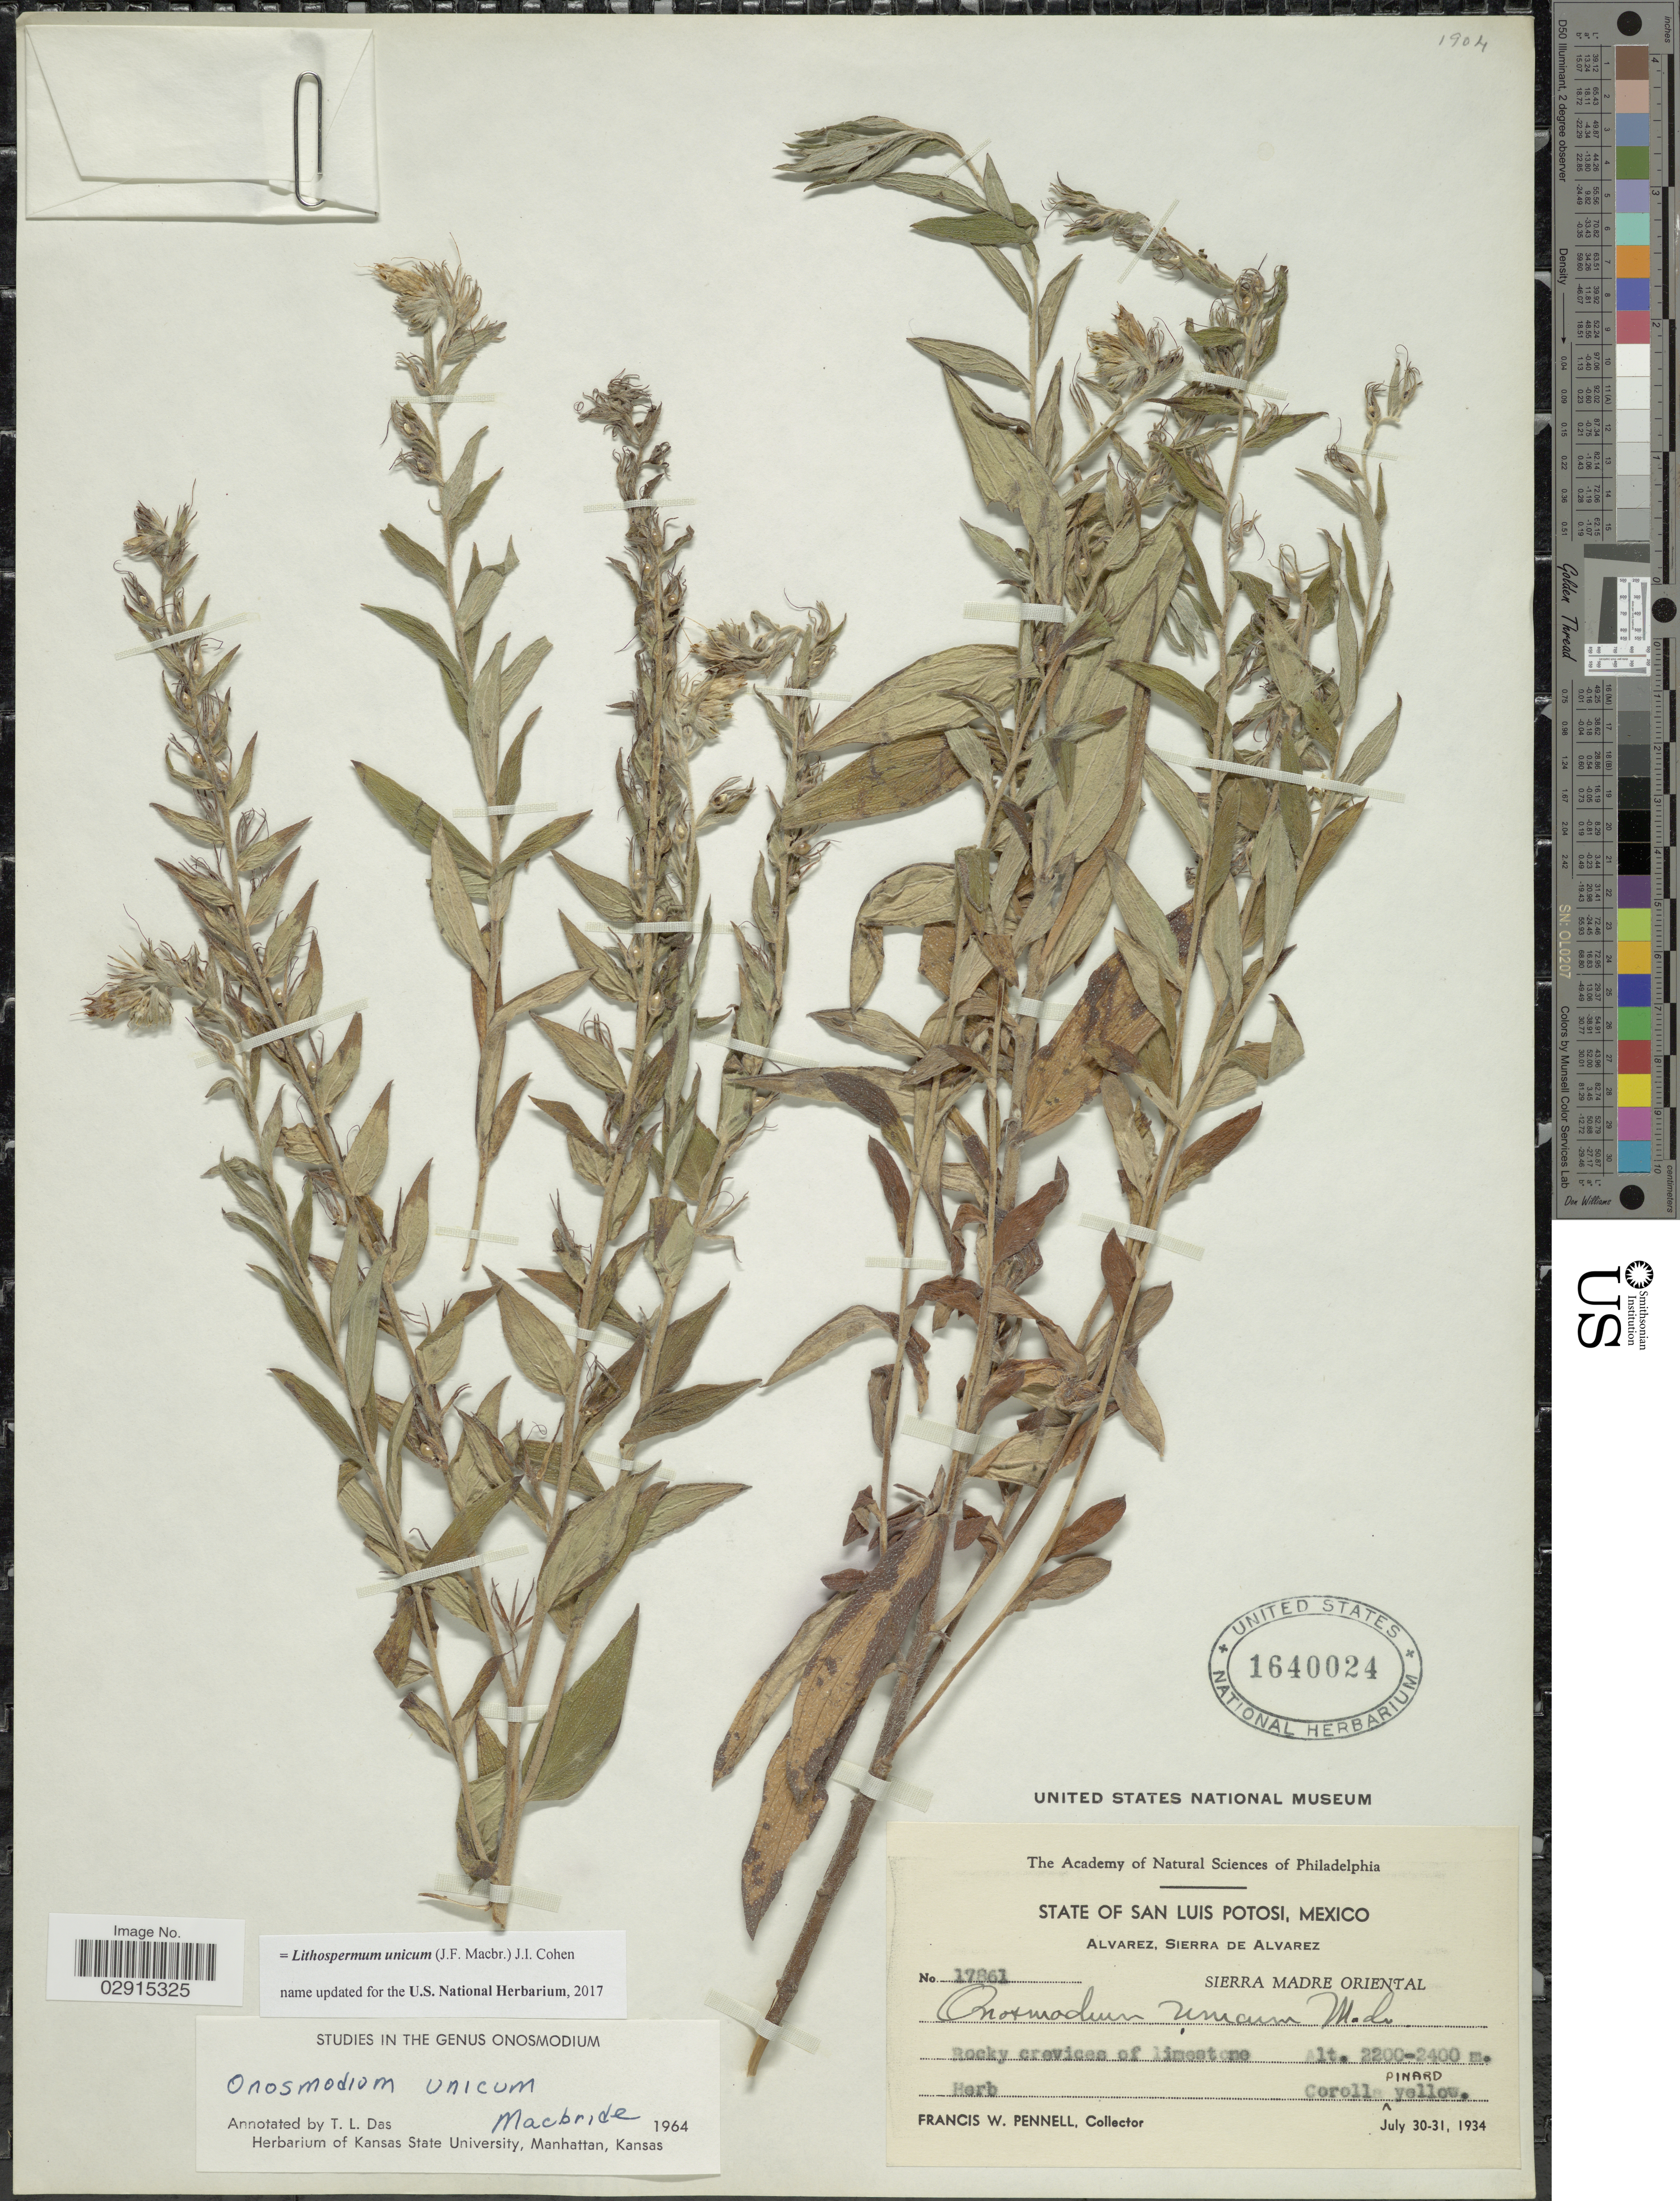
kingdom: Plantae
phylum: Tracheophyta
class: Magnoliopsida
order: Boraginales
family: Boraginaceae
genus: Lithospermum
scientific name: Lithospermum unicum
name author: (J.F. Macbr.) Cohen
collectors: F. W. Pennell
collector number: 17861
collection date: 1934-07-30/1934-07-31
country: Mexico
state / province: San Luis Potosí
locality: Sierra Madre Oriental. Alvarez, Sierra de Alvarez.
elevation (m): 2200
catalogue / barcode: US 1640024